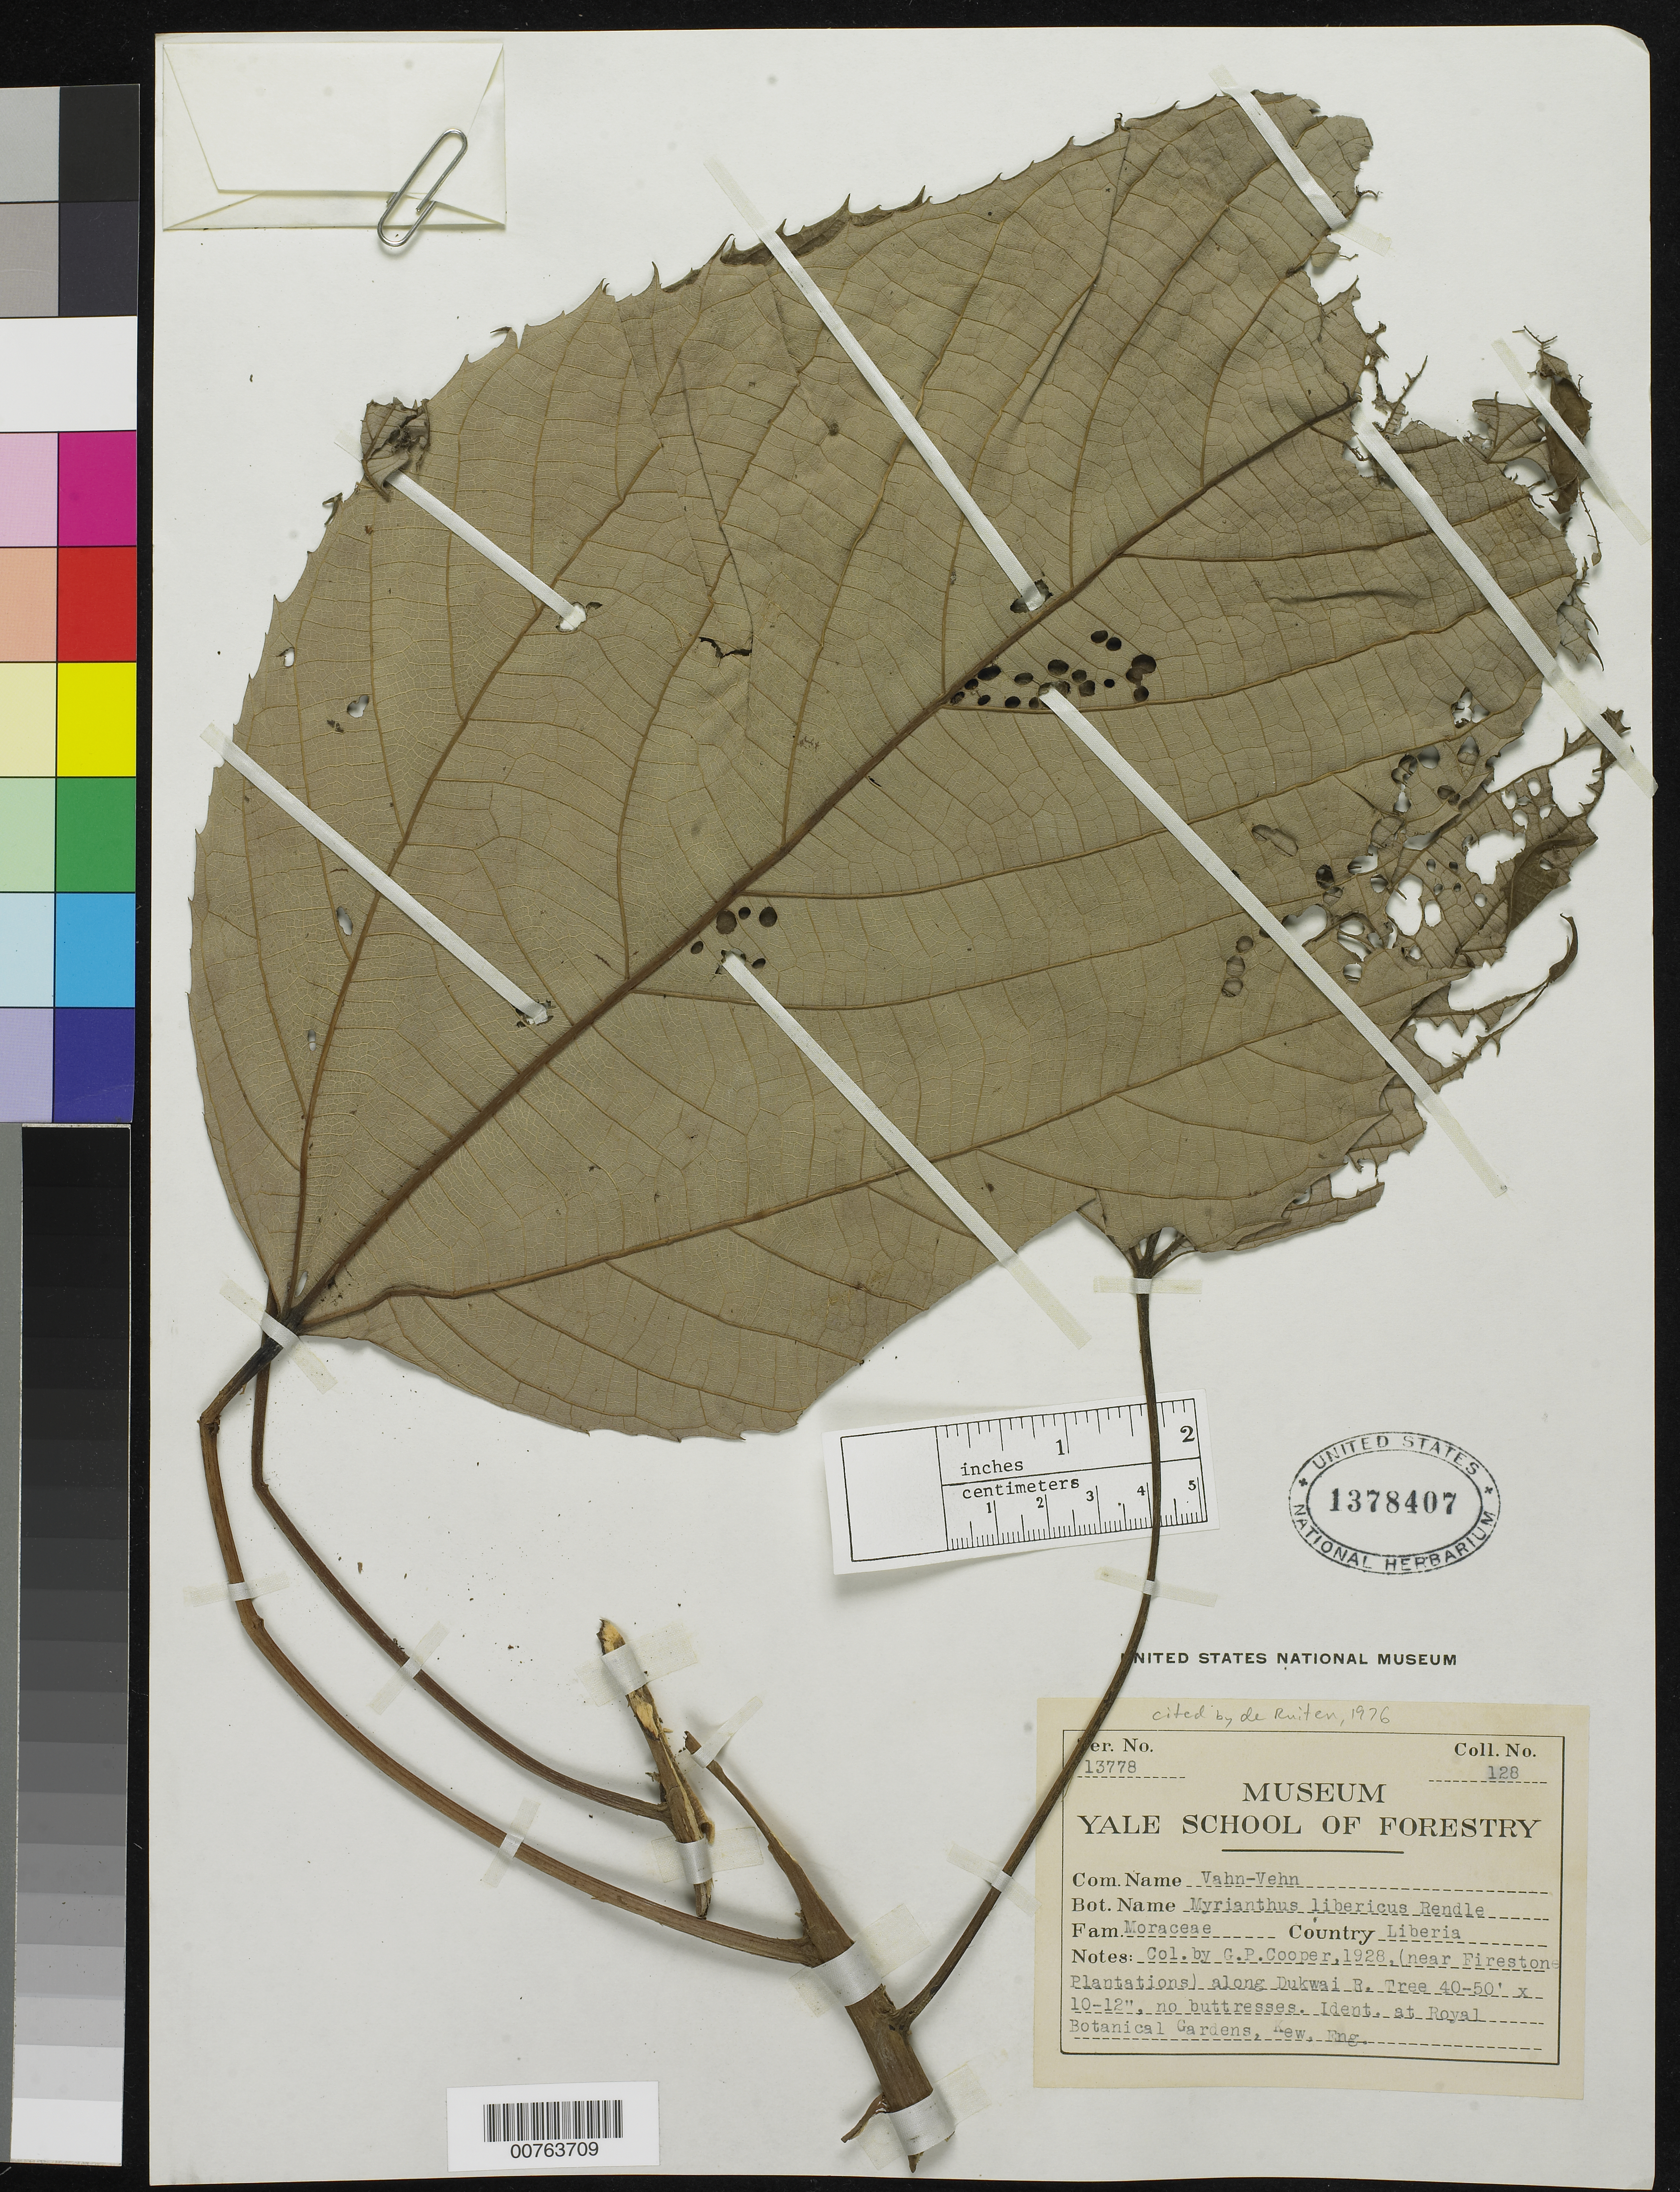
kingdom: Plantae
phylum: Tracheophyta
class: Magnoliopsida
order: Rosales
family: Urticaceae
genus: Myrianthus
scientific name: Myrianthus libericus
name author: Rendle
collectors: G. Cooper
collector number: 128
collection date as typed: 1928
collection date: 1928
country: Liberia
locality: (near Firestone Plantations) along Dukwai River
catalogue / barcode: US 1378407